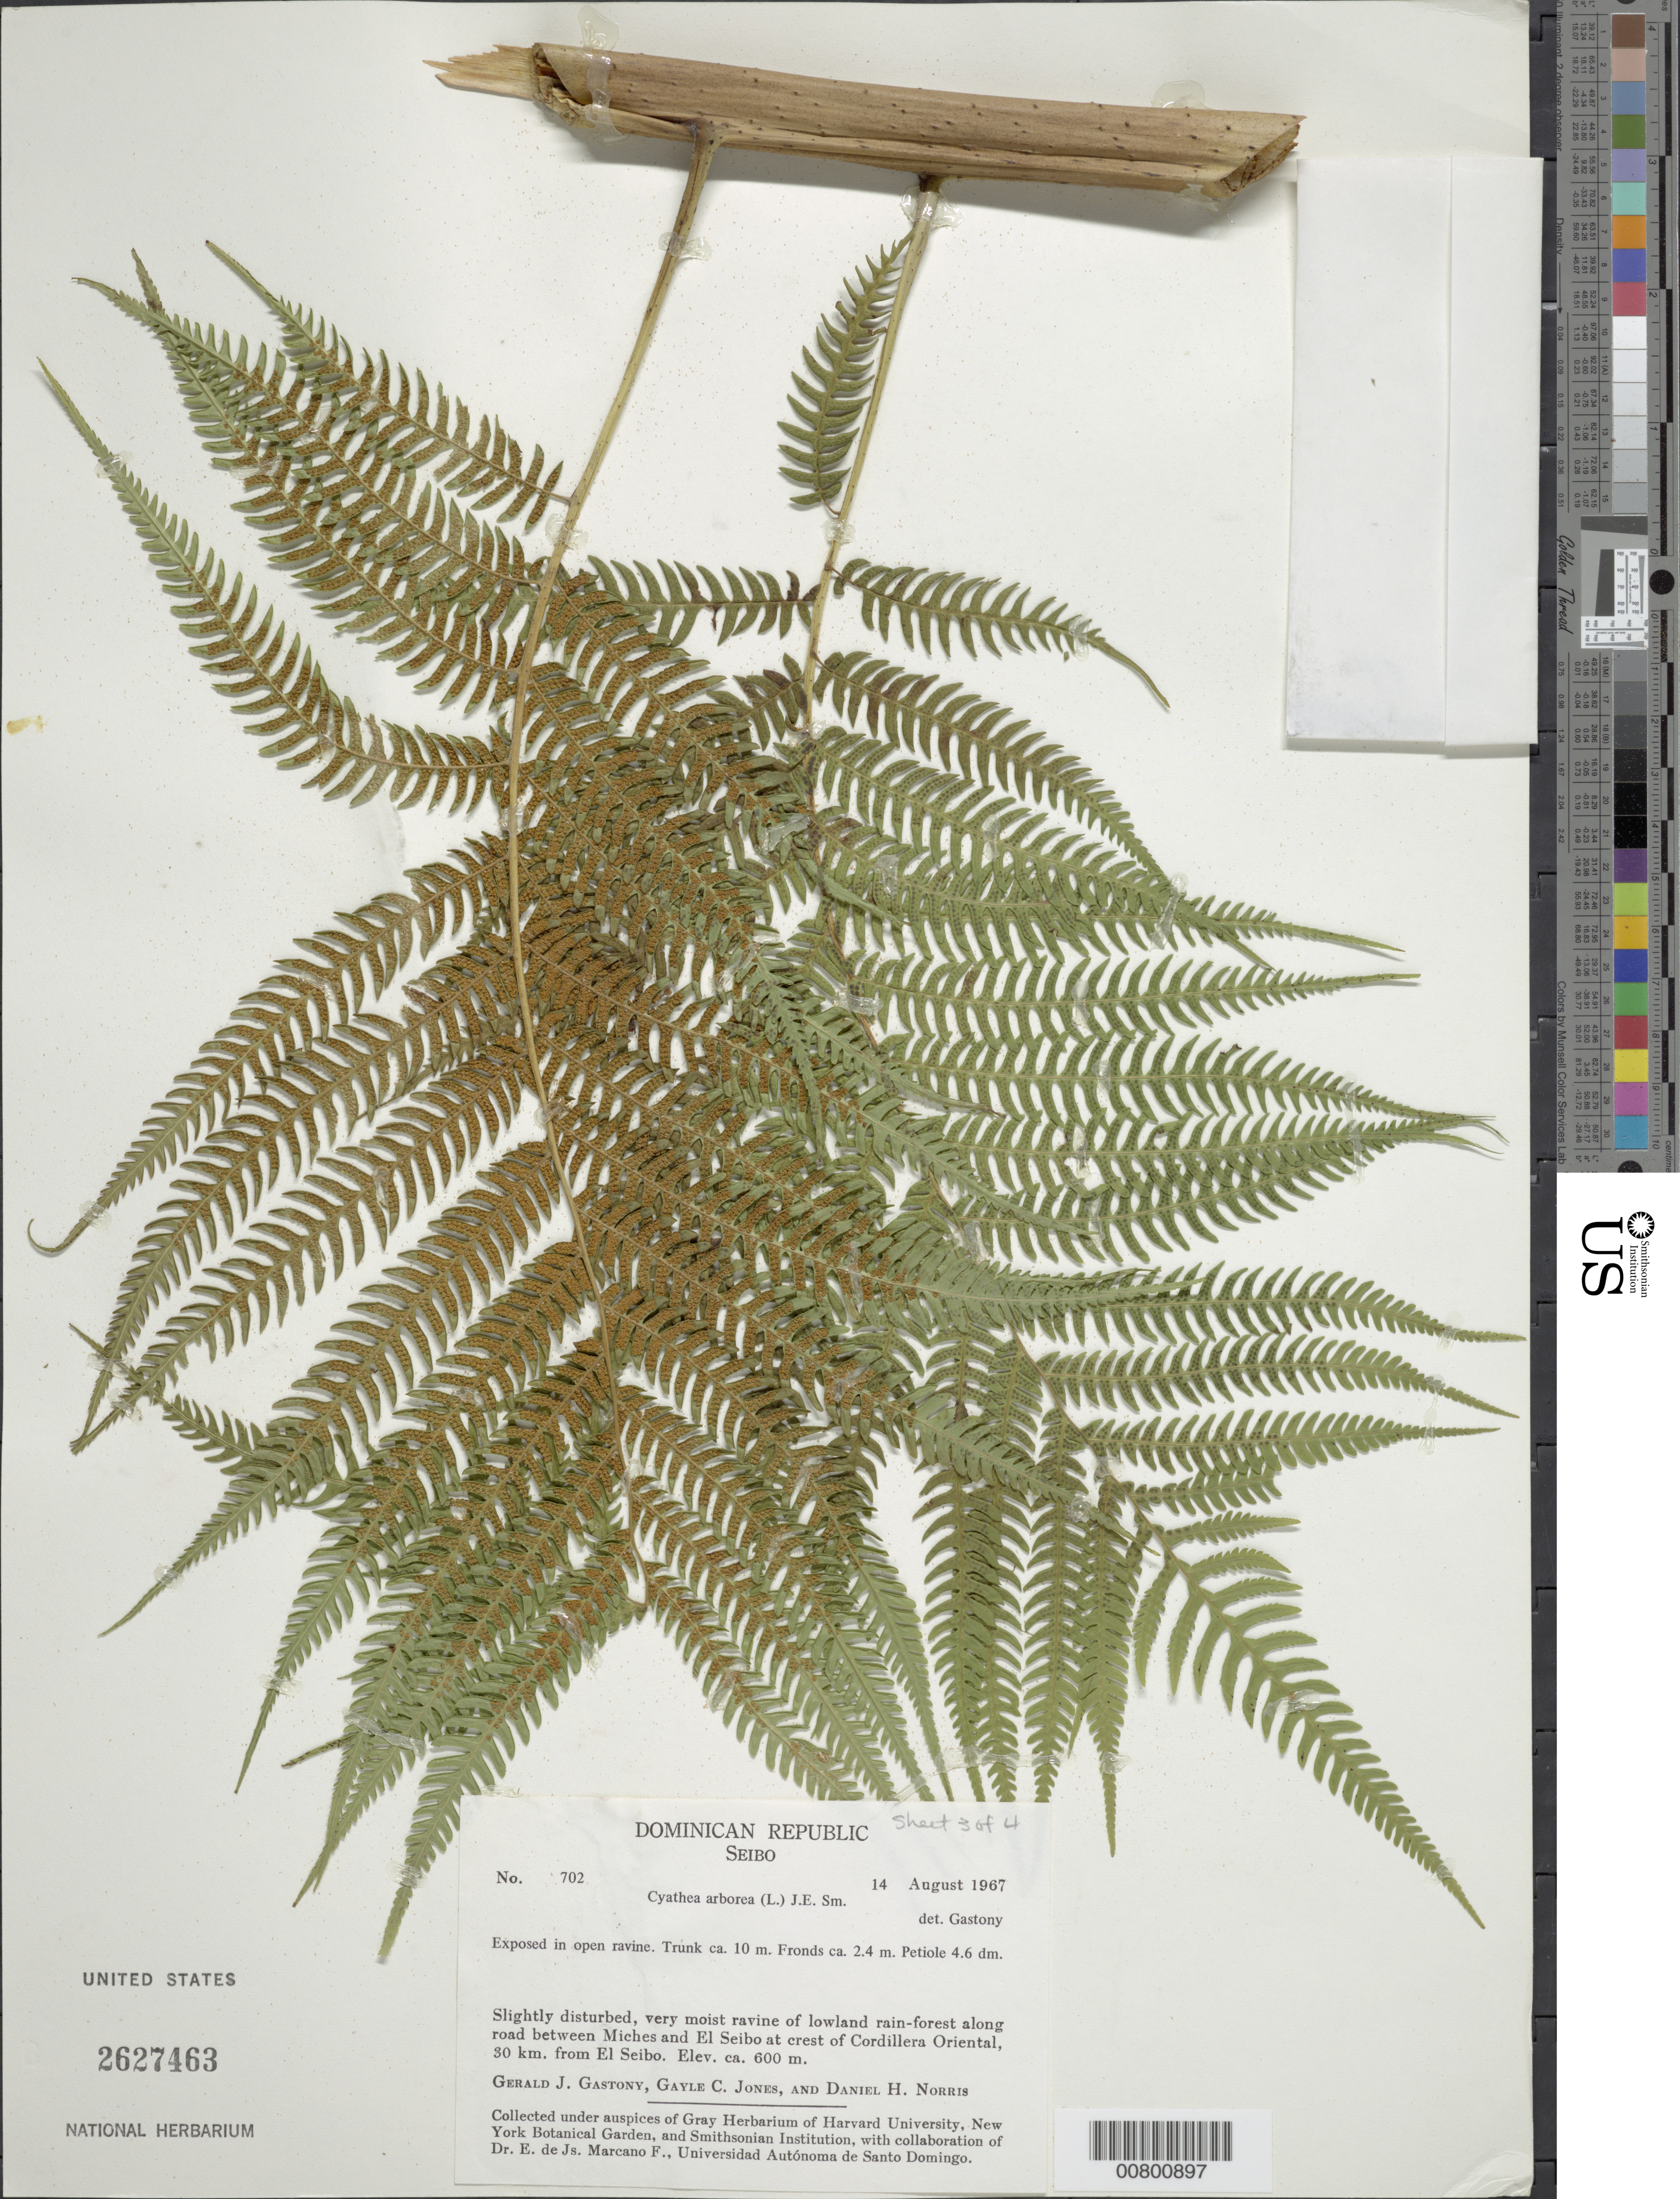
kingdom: Plantae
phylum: Tracheophyta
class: Polypodiopsida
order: Cyatheales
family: Cyatheaceae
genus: Cyathea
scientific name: Cyathea arborea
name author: (L.) Sm.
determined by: Gastony, Gerald J.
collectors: G. Gastony, G. C. Jones & D. H. Norris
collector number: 702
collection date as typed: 14 Aug 1967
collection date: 1967-08-14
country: Dominican Republic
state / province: El Seibo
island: Hispaniola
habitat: Slightly disturbed, very moist ravine of lowland rainforest along road; exposed in open ravine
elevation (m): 600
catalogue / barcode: US 2627463